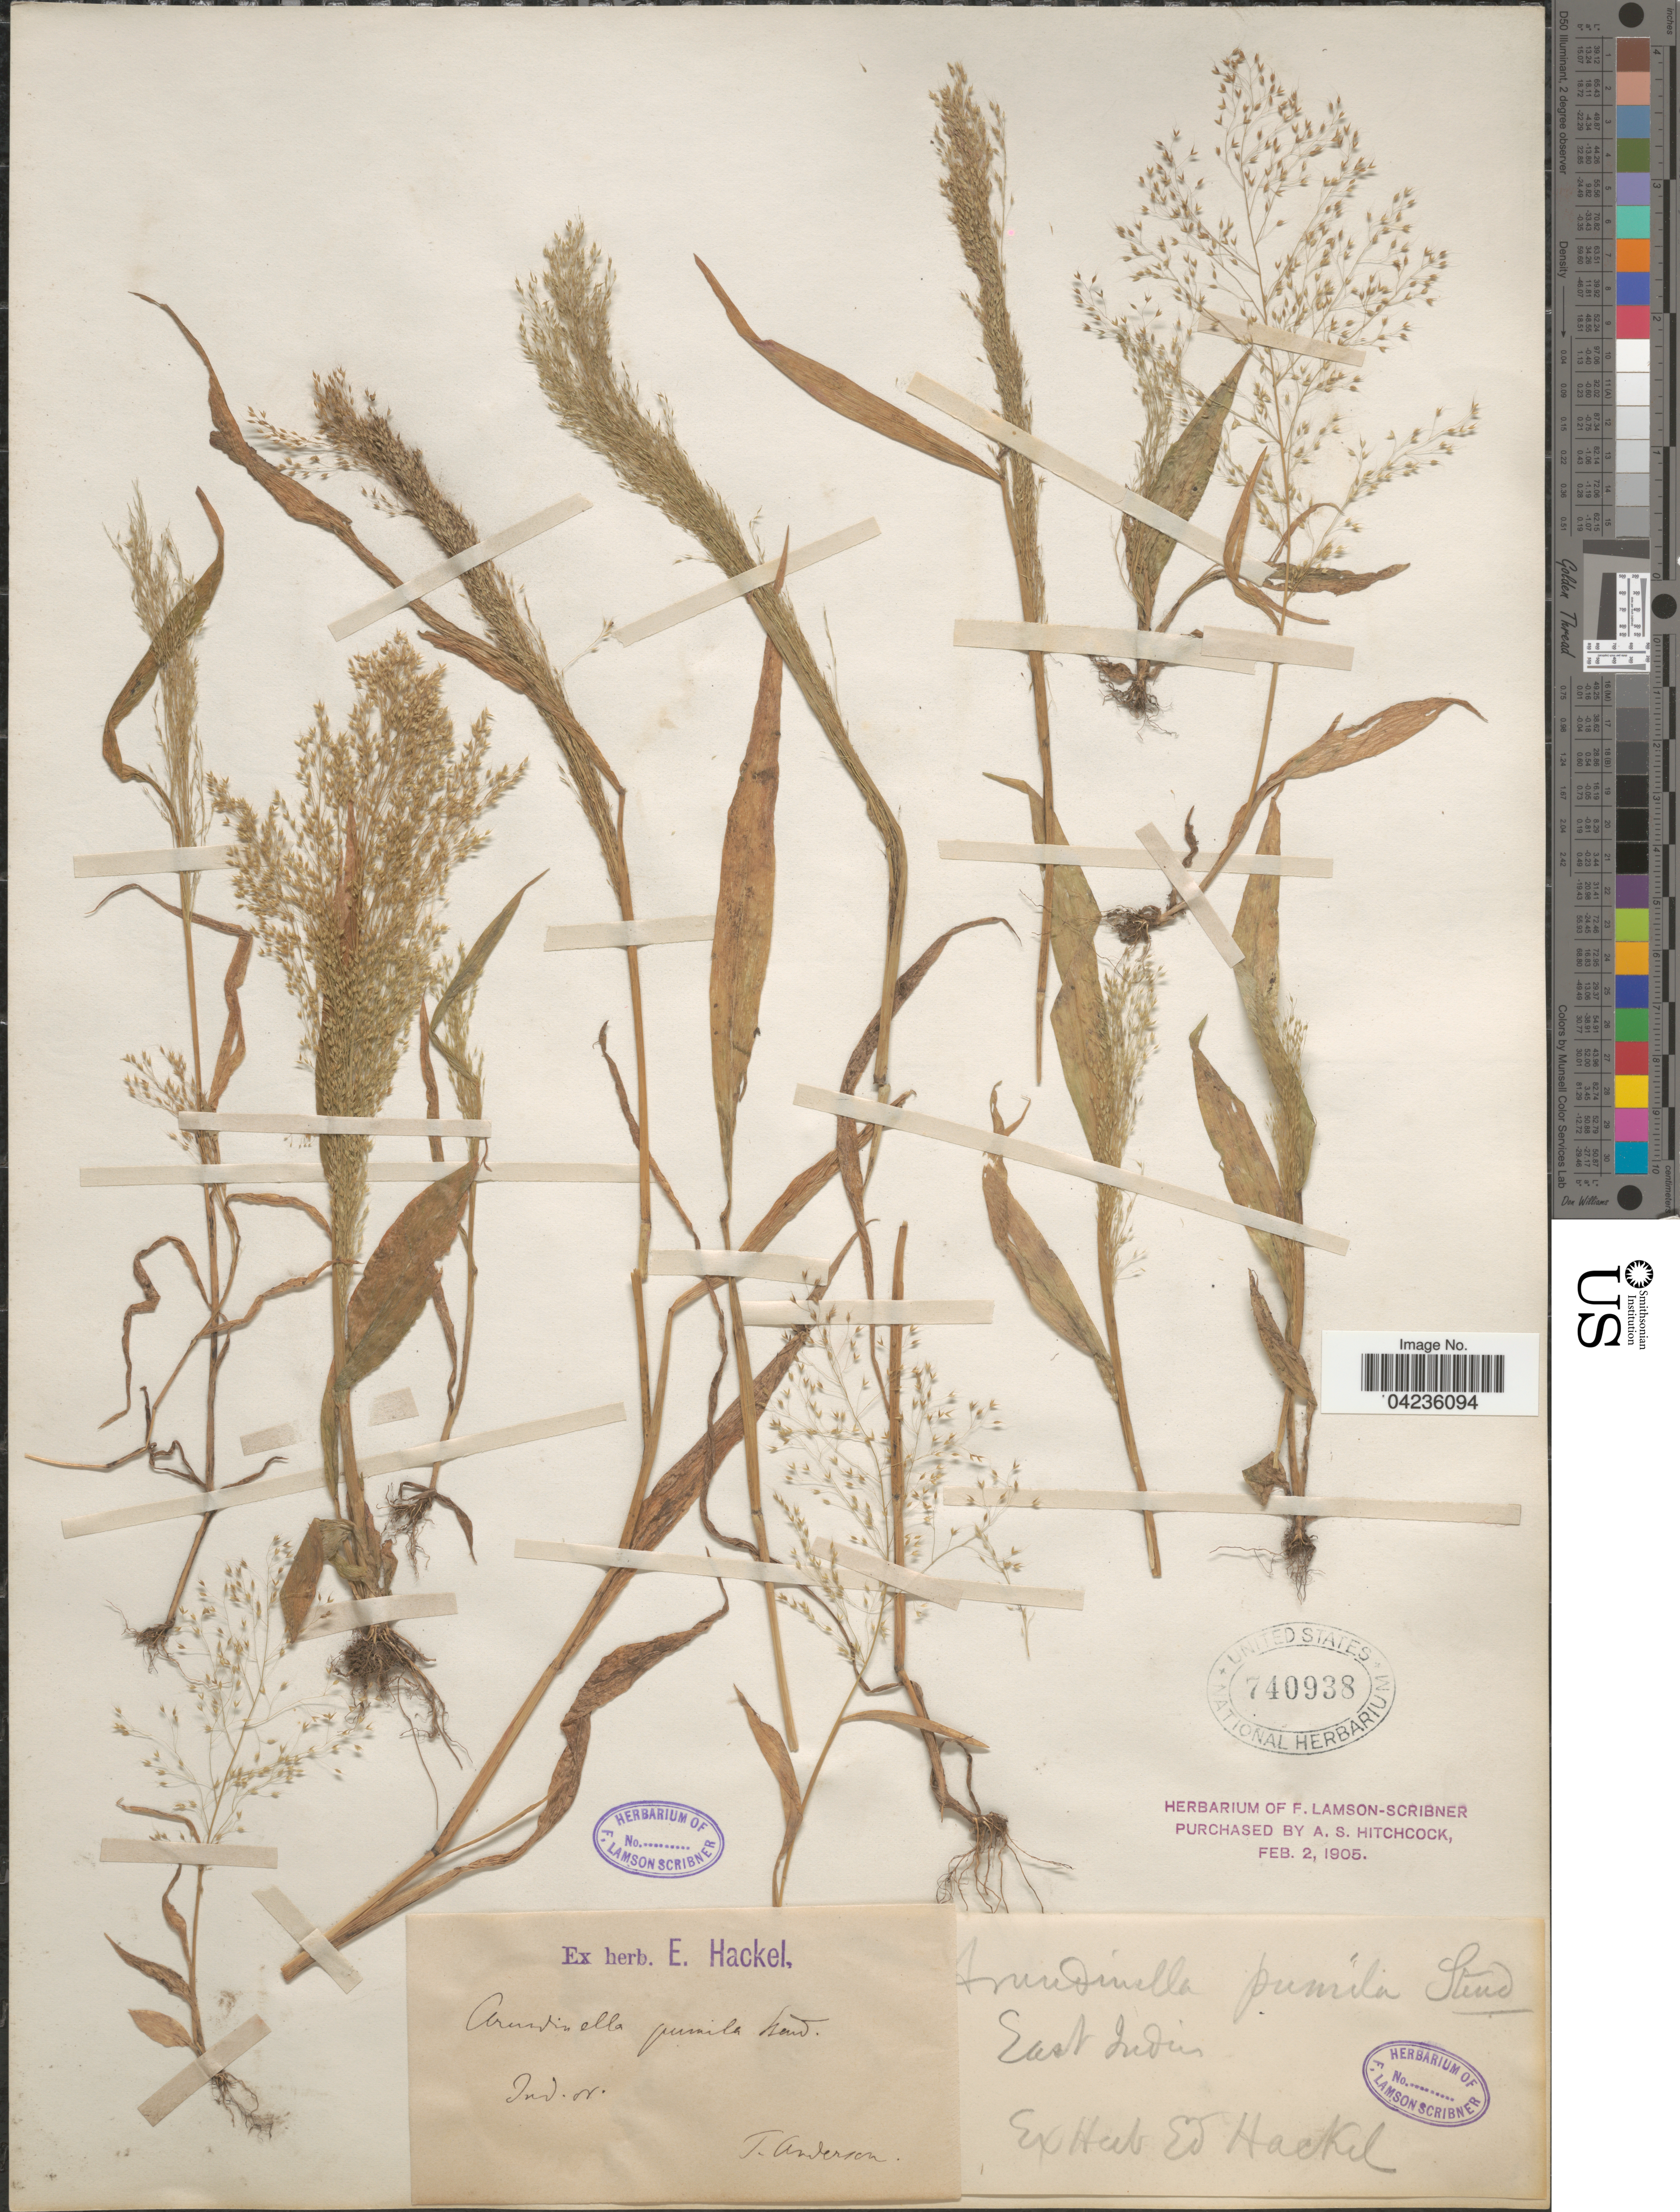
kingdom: Plantae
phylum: Tracheophyta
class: Liliopsida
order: Poales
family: Poaceae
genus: Arundinella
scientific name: Arundinella pumila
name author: (Hochst. ex A. Rich.) Steud.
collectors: T. Anderson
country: India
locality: Ind. or. East India.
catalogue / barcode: US 740938